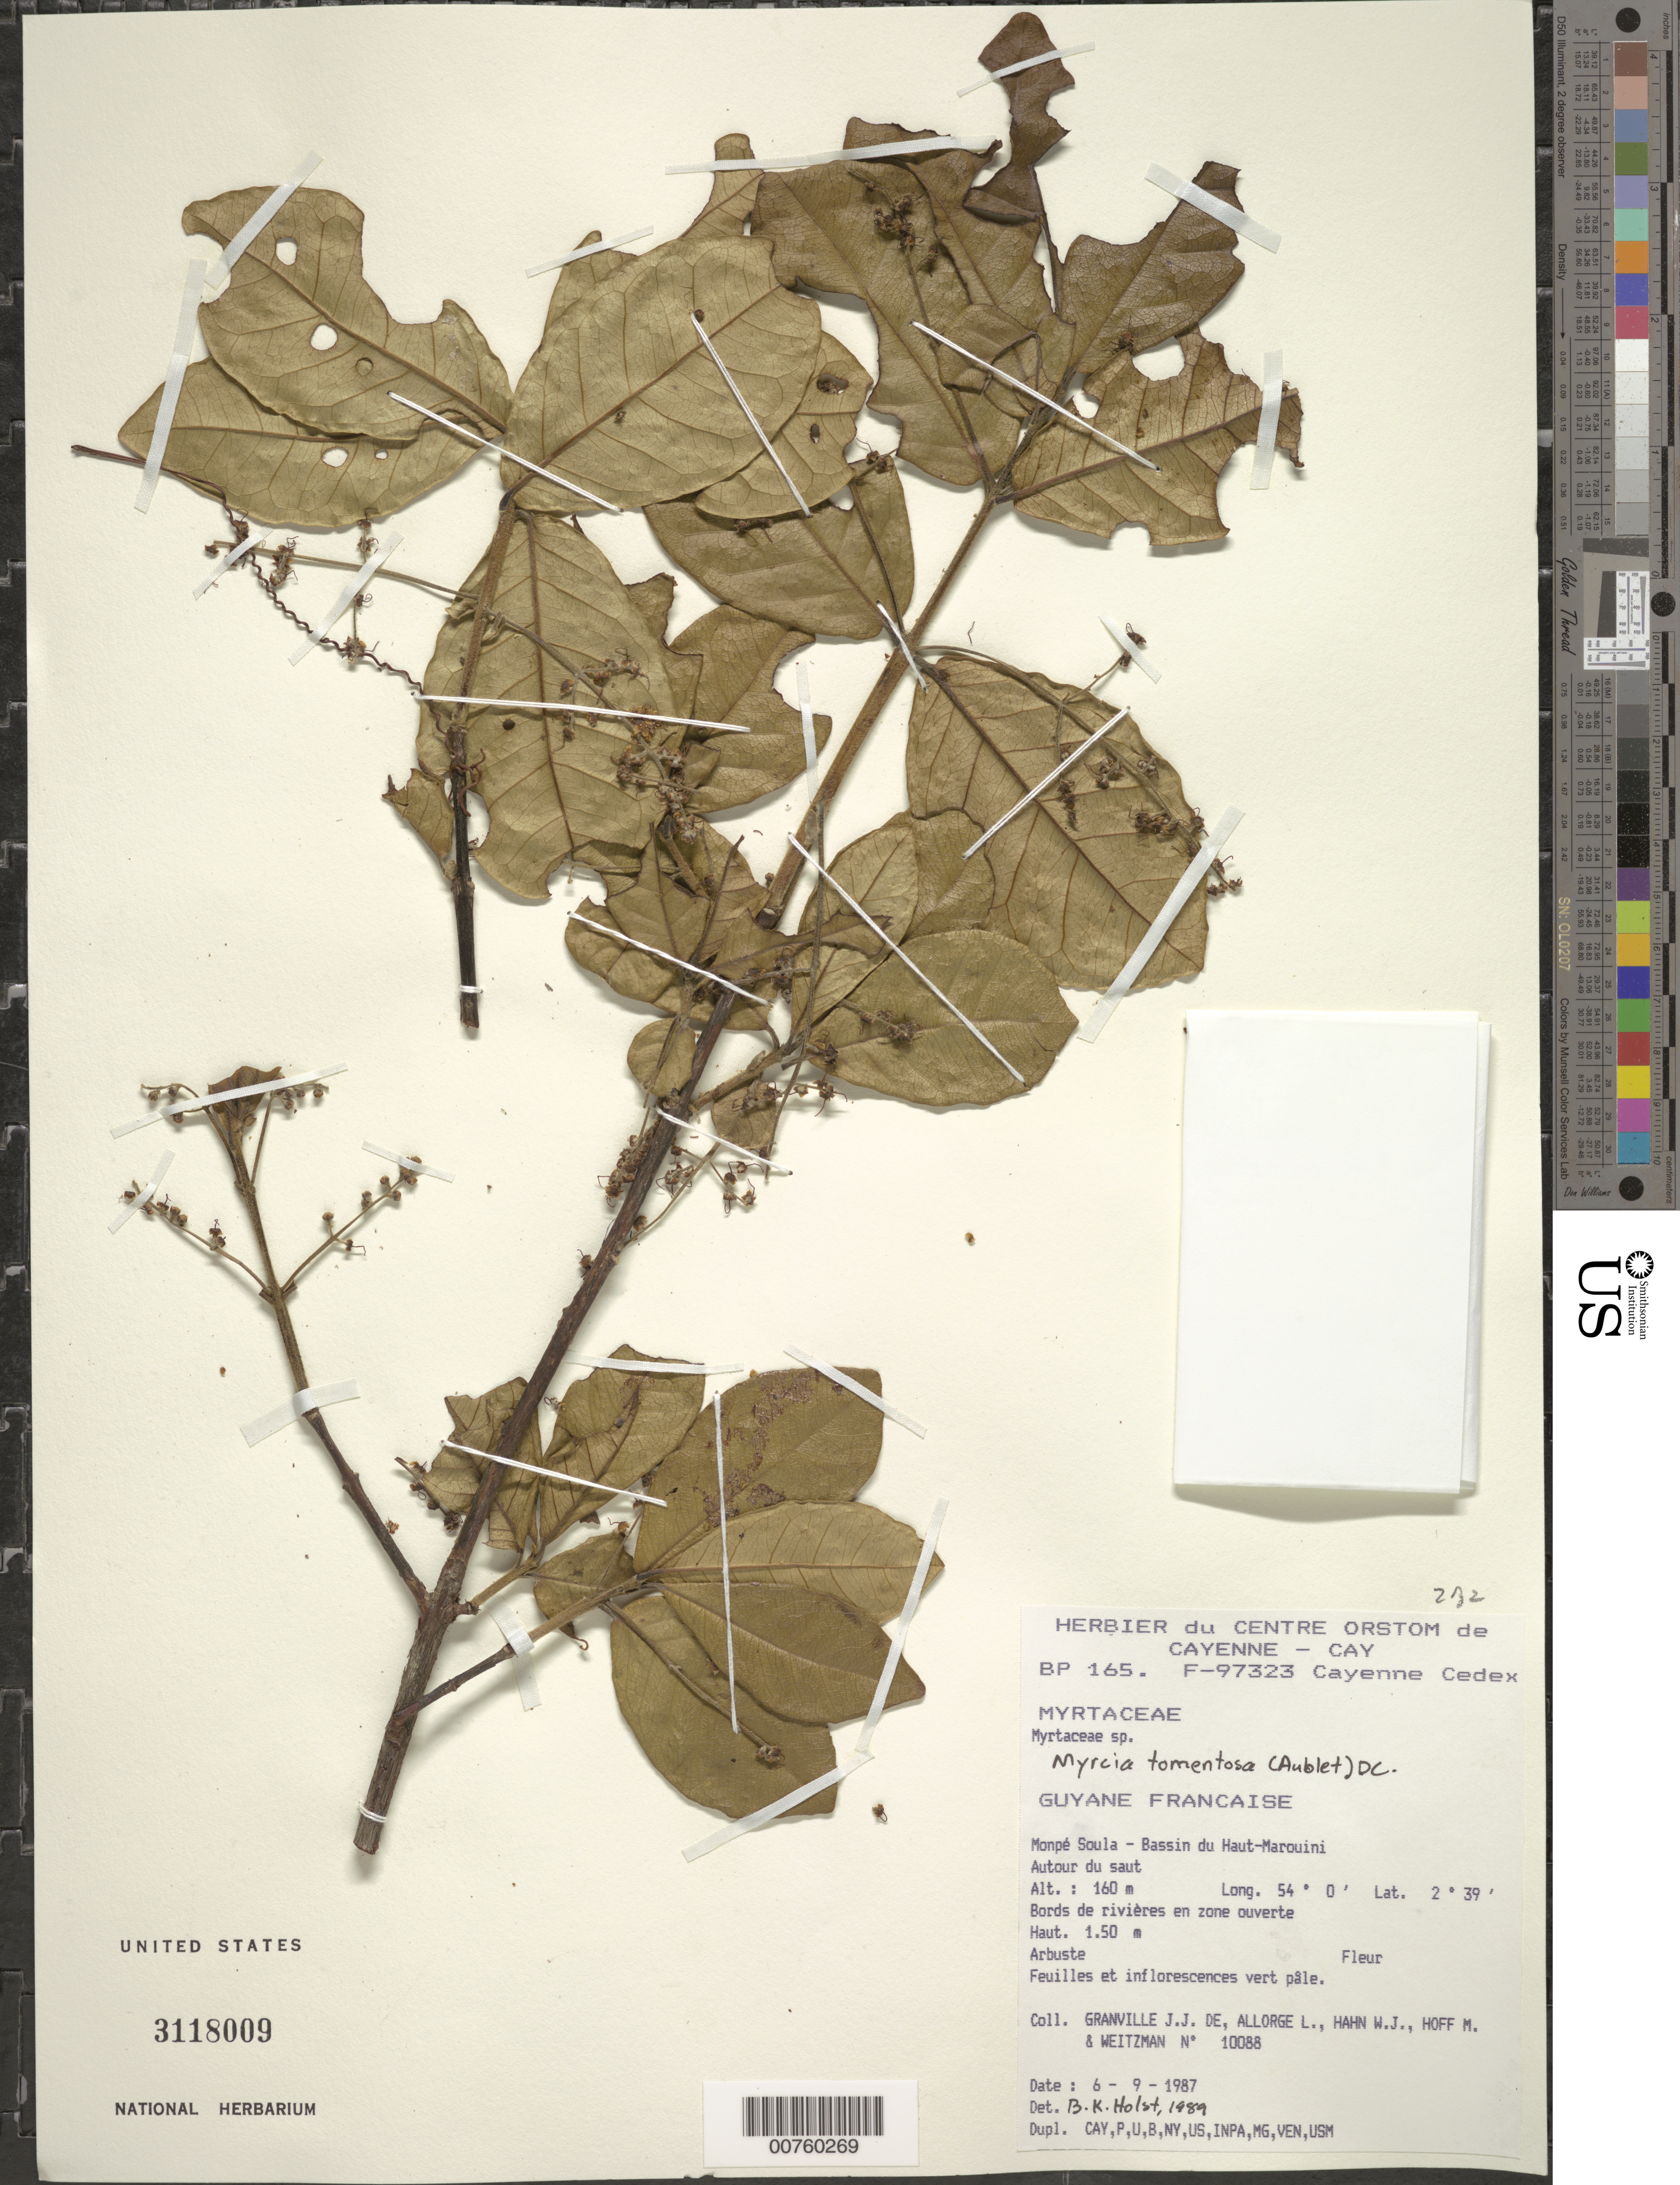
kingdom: Plantae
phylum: Tracheophyta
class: Magnoliopsida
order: Myrtales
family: Myrtaceae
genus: Myrcia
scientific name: Myrcia tomentosa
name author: (Aubl.) DC.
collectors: J.-J. de Granville, L. Allorge, W. J. Hahn, M. Hoff & Weitzman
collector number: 10088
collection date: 1987-09-06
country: French Guiana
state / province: Cayenne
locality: Monpé Soula - Bassin du Haut-Marouini.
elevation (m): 160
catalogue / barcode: US 3118009